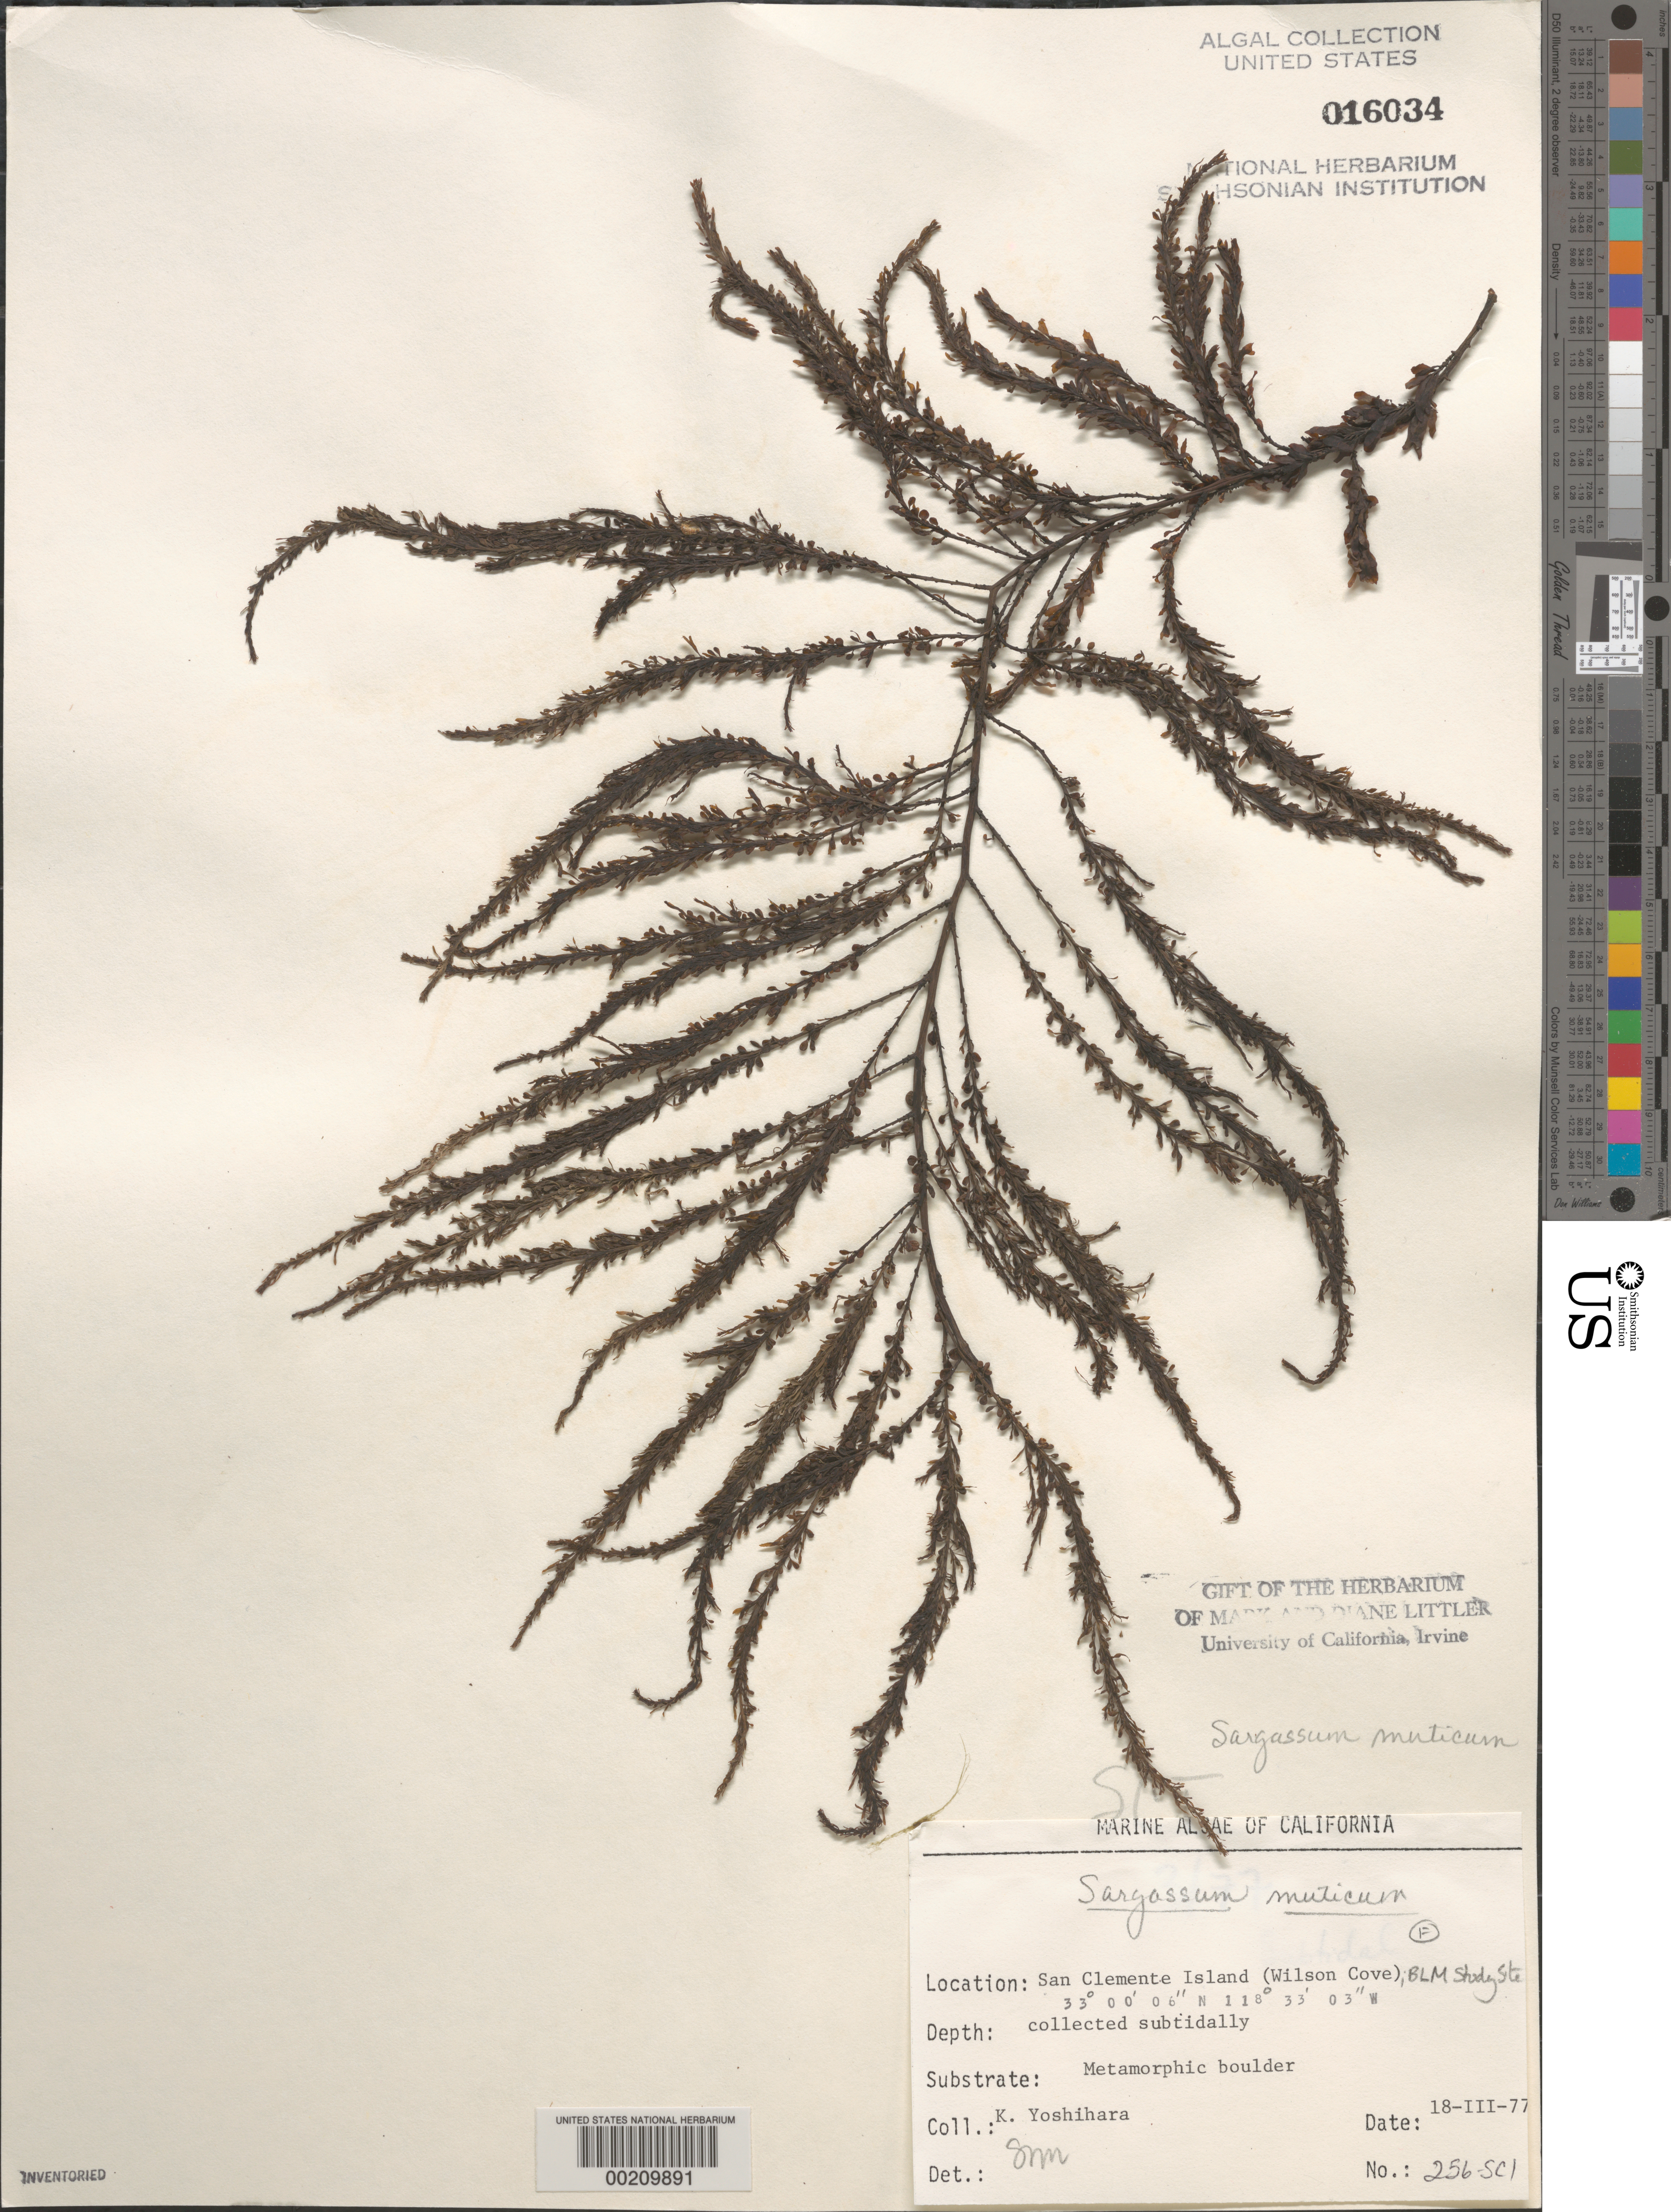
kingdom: Chromista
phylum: Ochrophyta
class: Phaeophyceae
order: Fucales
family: Sargassaceae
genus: Sargassum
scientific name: Sargassum muticum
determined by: Murray, S. N.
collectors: K. Yoshihara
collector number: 256-sci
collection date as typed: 18 Mar 1977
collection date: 1977-03-18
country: United States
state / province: California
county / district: Los Angeles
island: San Clemente Island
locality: Wilson Cove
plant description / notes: BLM-SOCALBIGHT Rocky Intertidal Survey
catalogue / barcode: US 16034